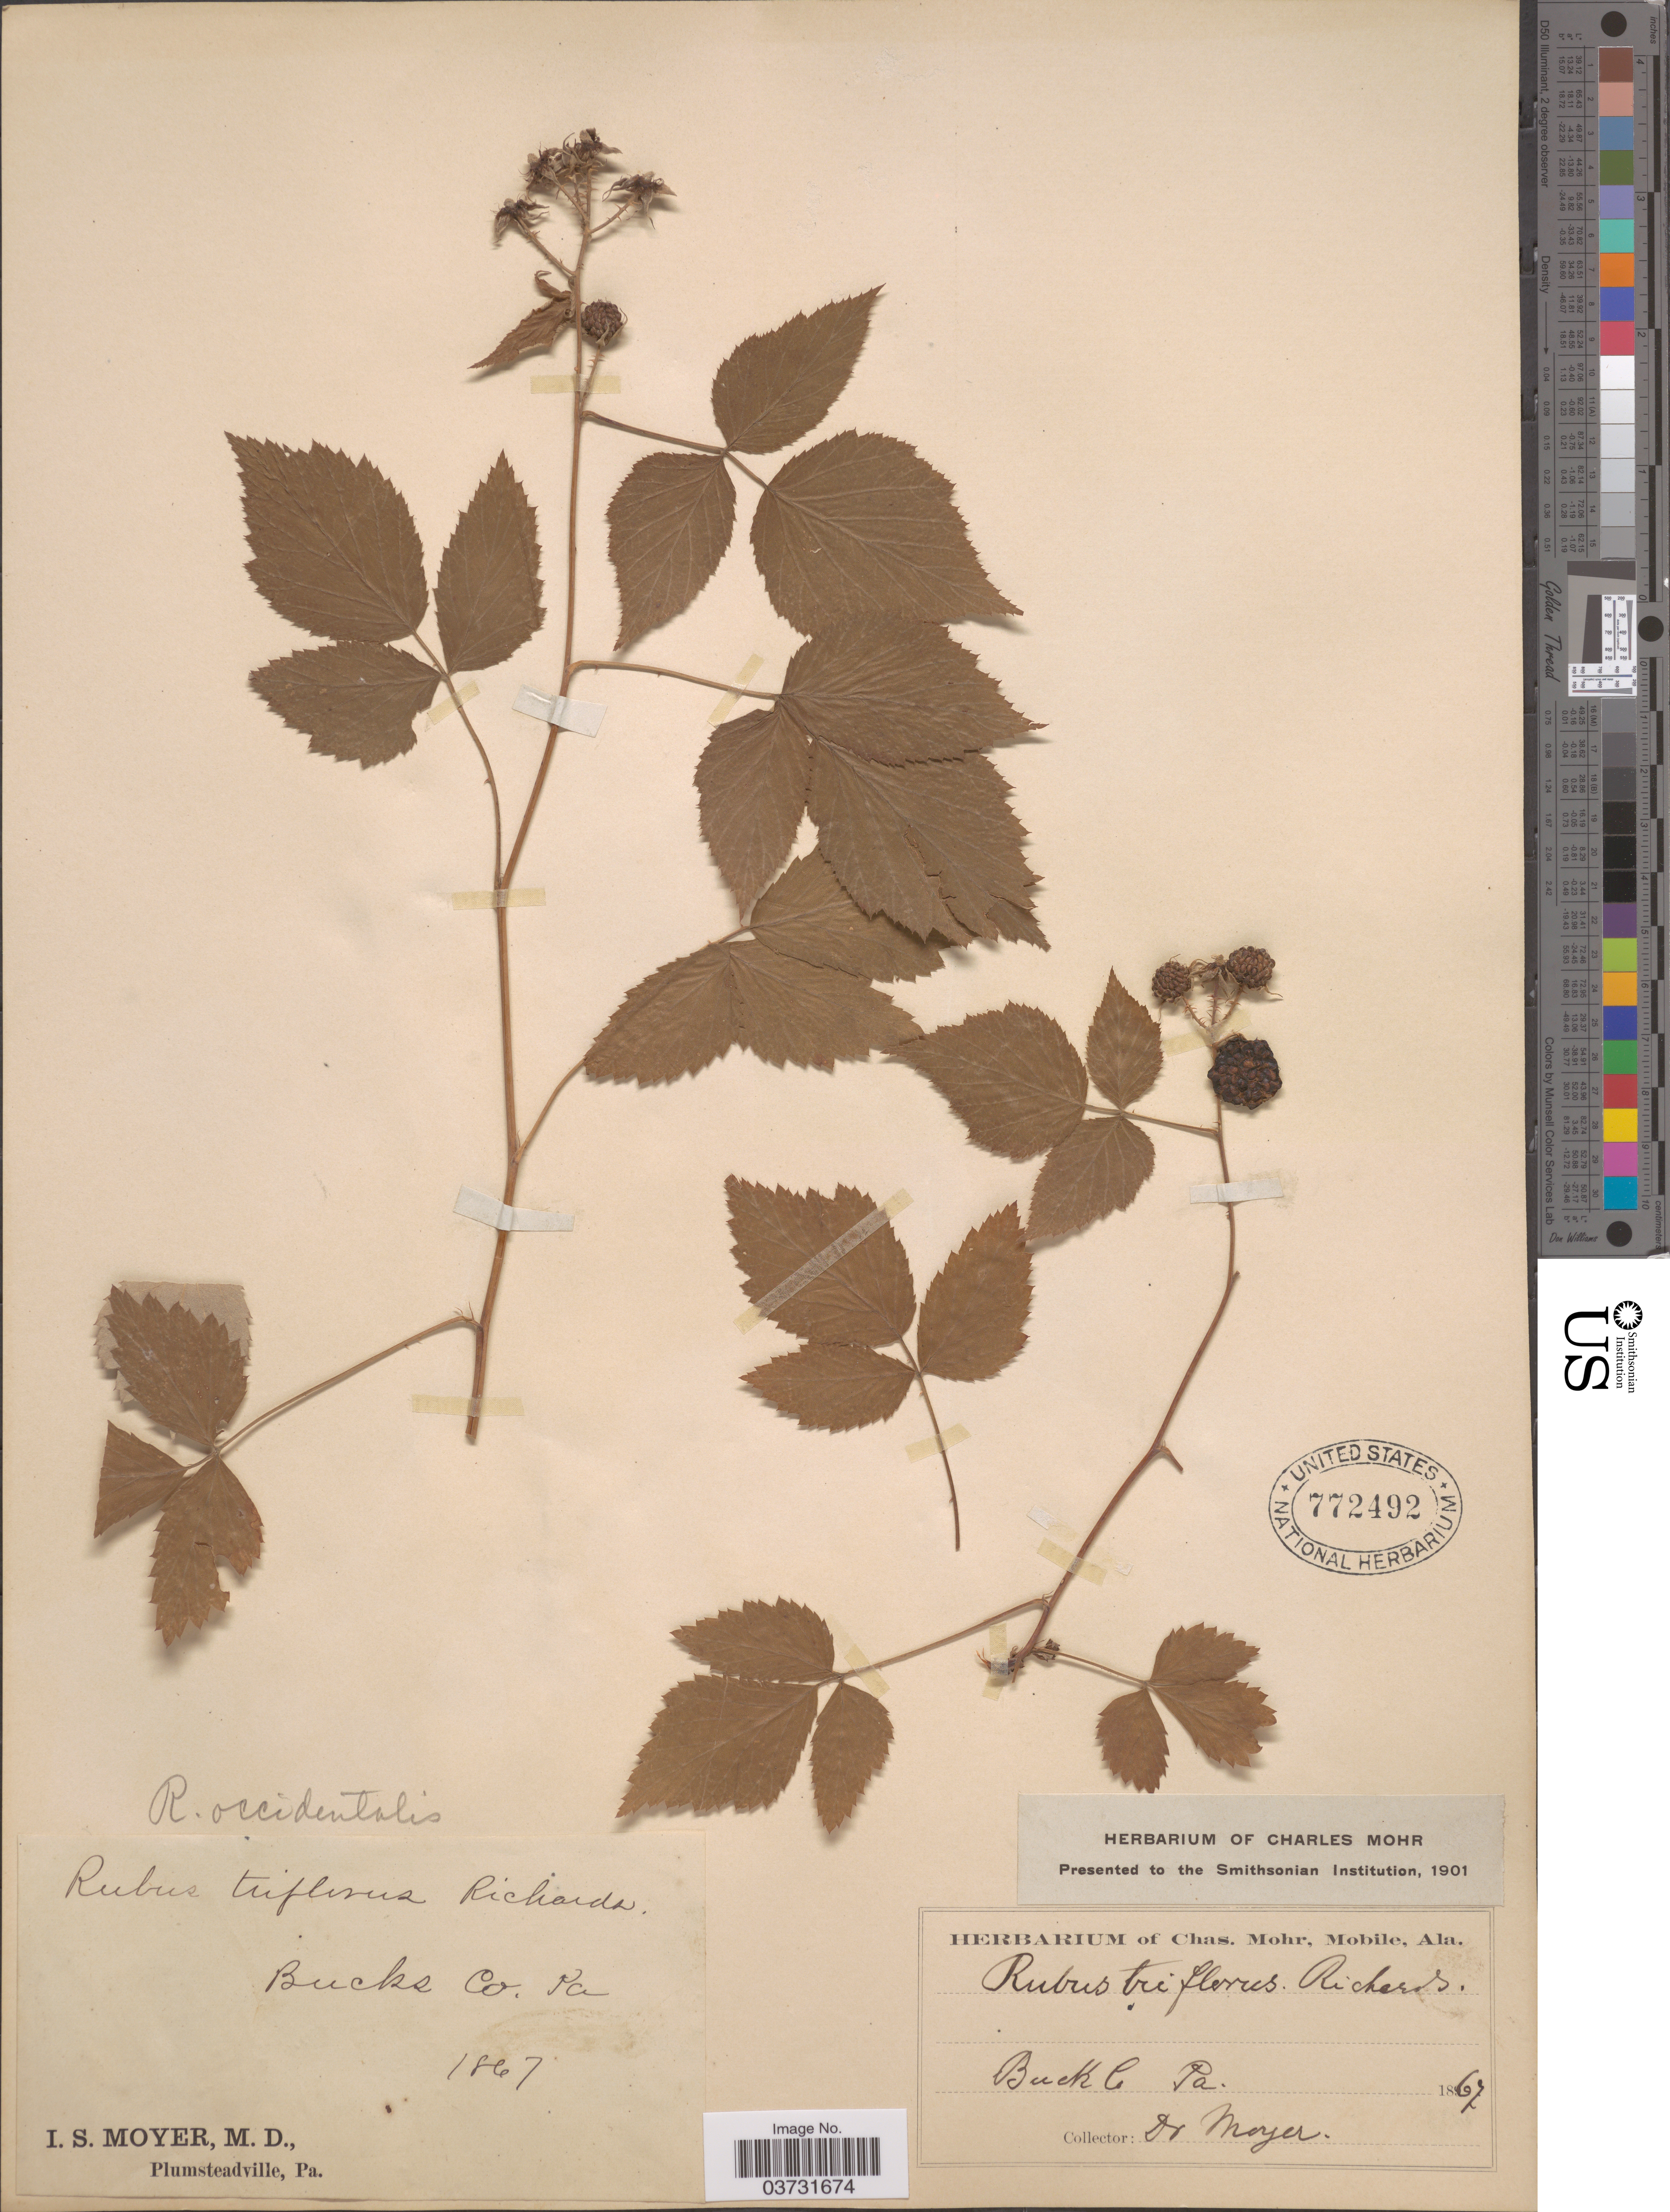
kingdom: Plantae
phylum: Tracheophyta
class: Magnoliopsida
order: Rosales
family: Rosaceae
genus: Rubus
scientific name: Rubus occidentalis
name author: L.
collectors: I. S. Moyer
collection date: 1867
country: United States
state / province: Pennsylvania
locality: Bucks Co.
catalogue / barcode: US 772492